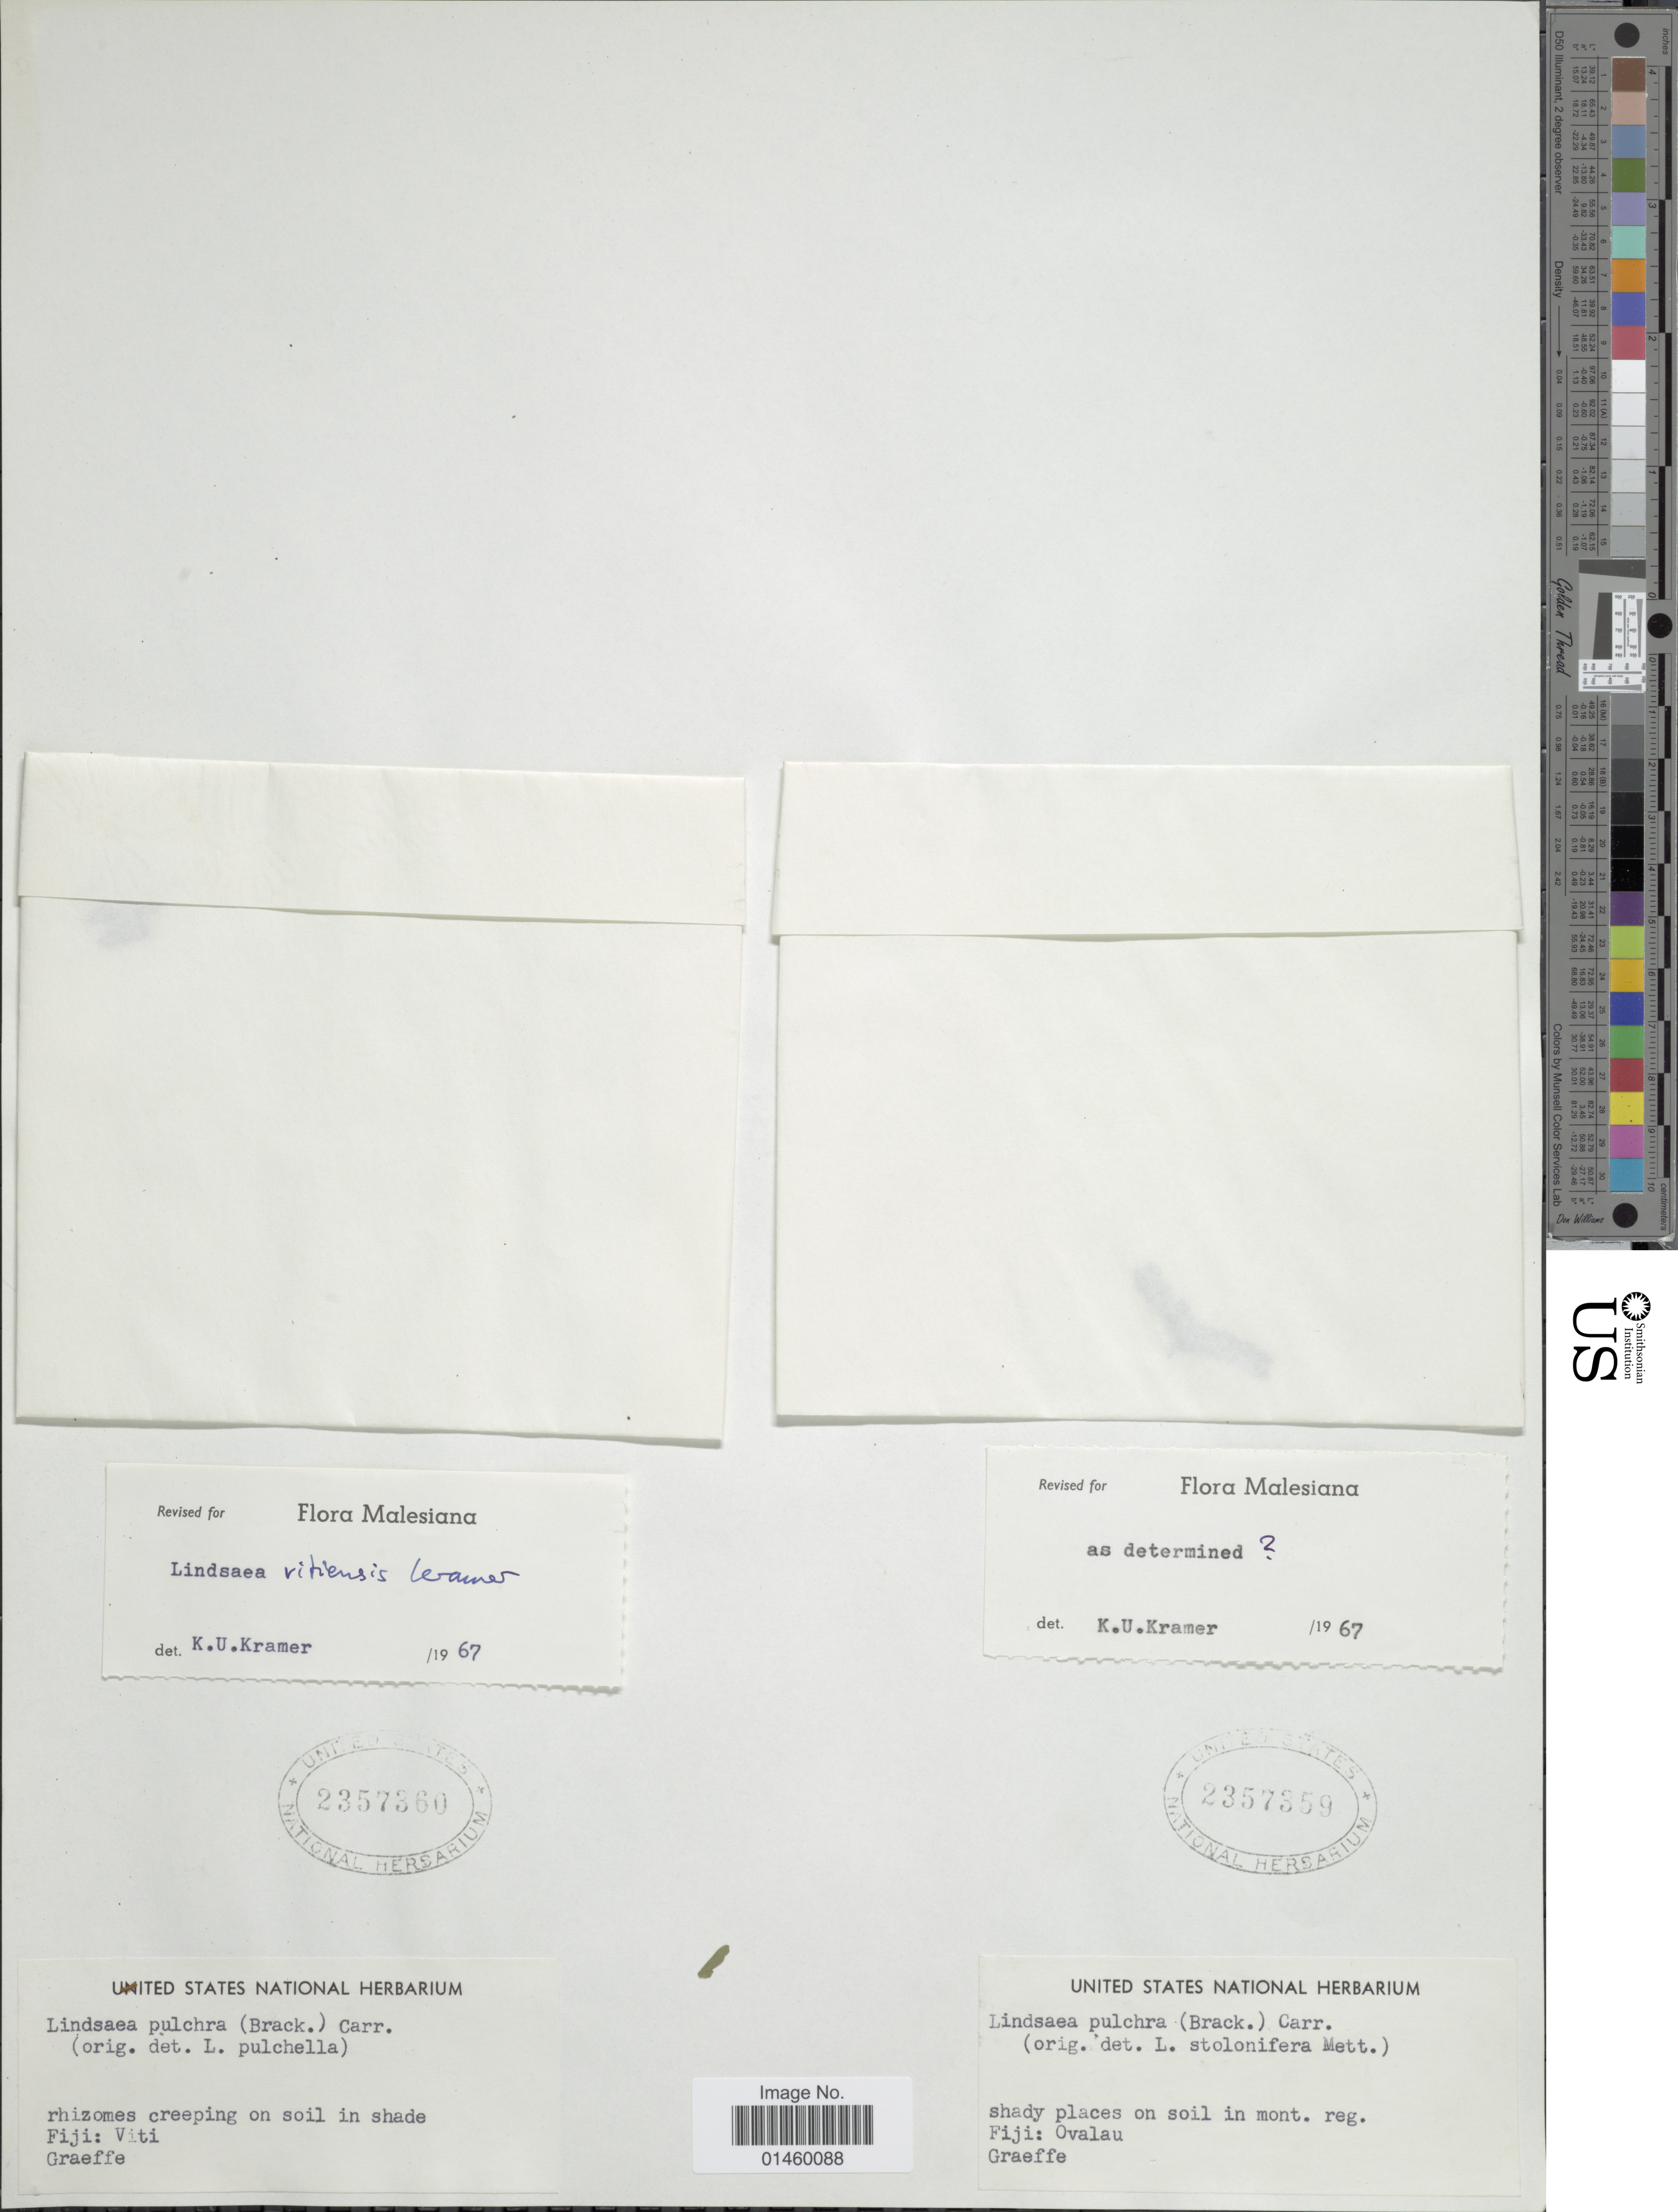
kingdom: Plantae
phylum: Tracheophyta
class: Polypodiopsida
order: Polypodiales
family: Lindsaeaceae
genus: Lindsaea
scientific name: Lindsaea vitiensis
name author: K.U. Kramer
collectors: Graeffe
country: Fiji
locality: Ovalau.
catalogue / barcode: US 2357359-2